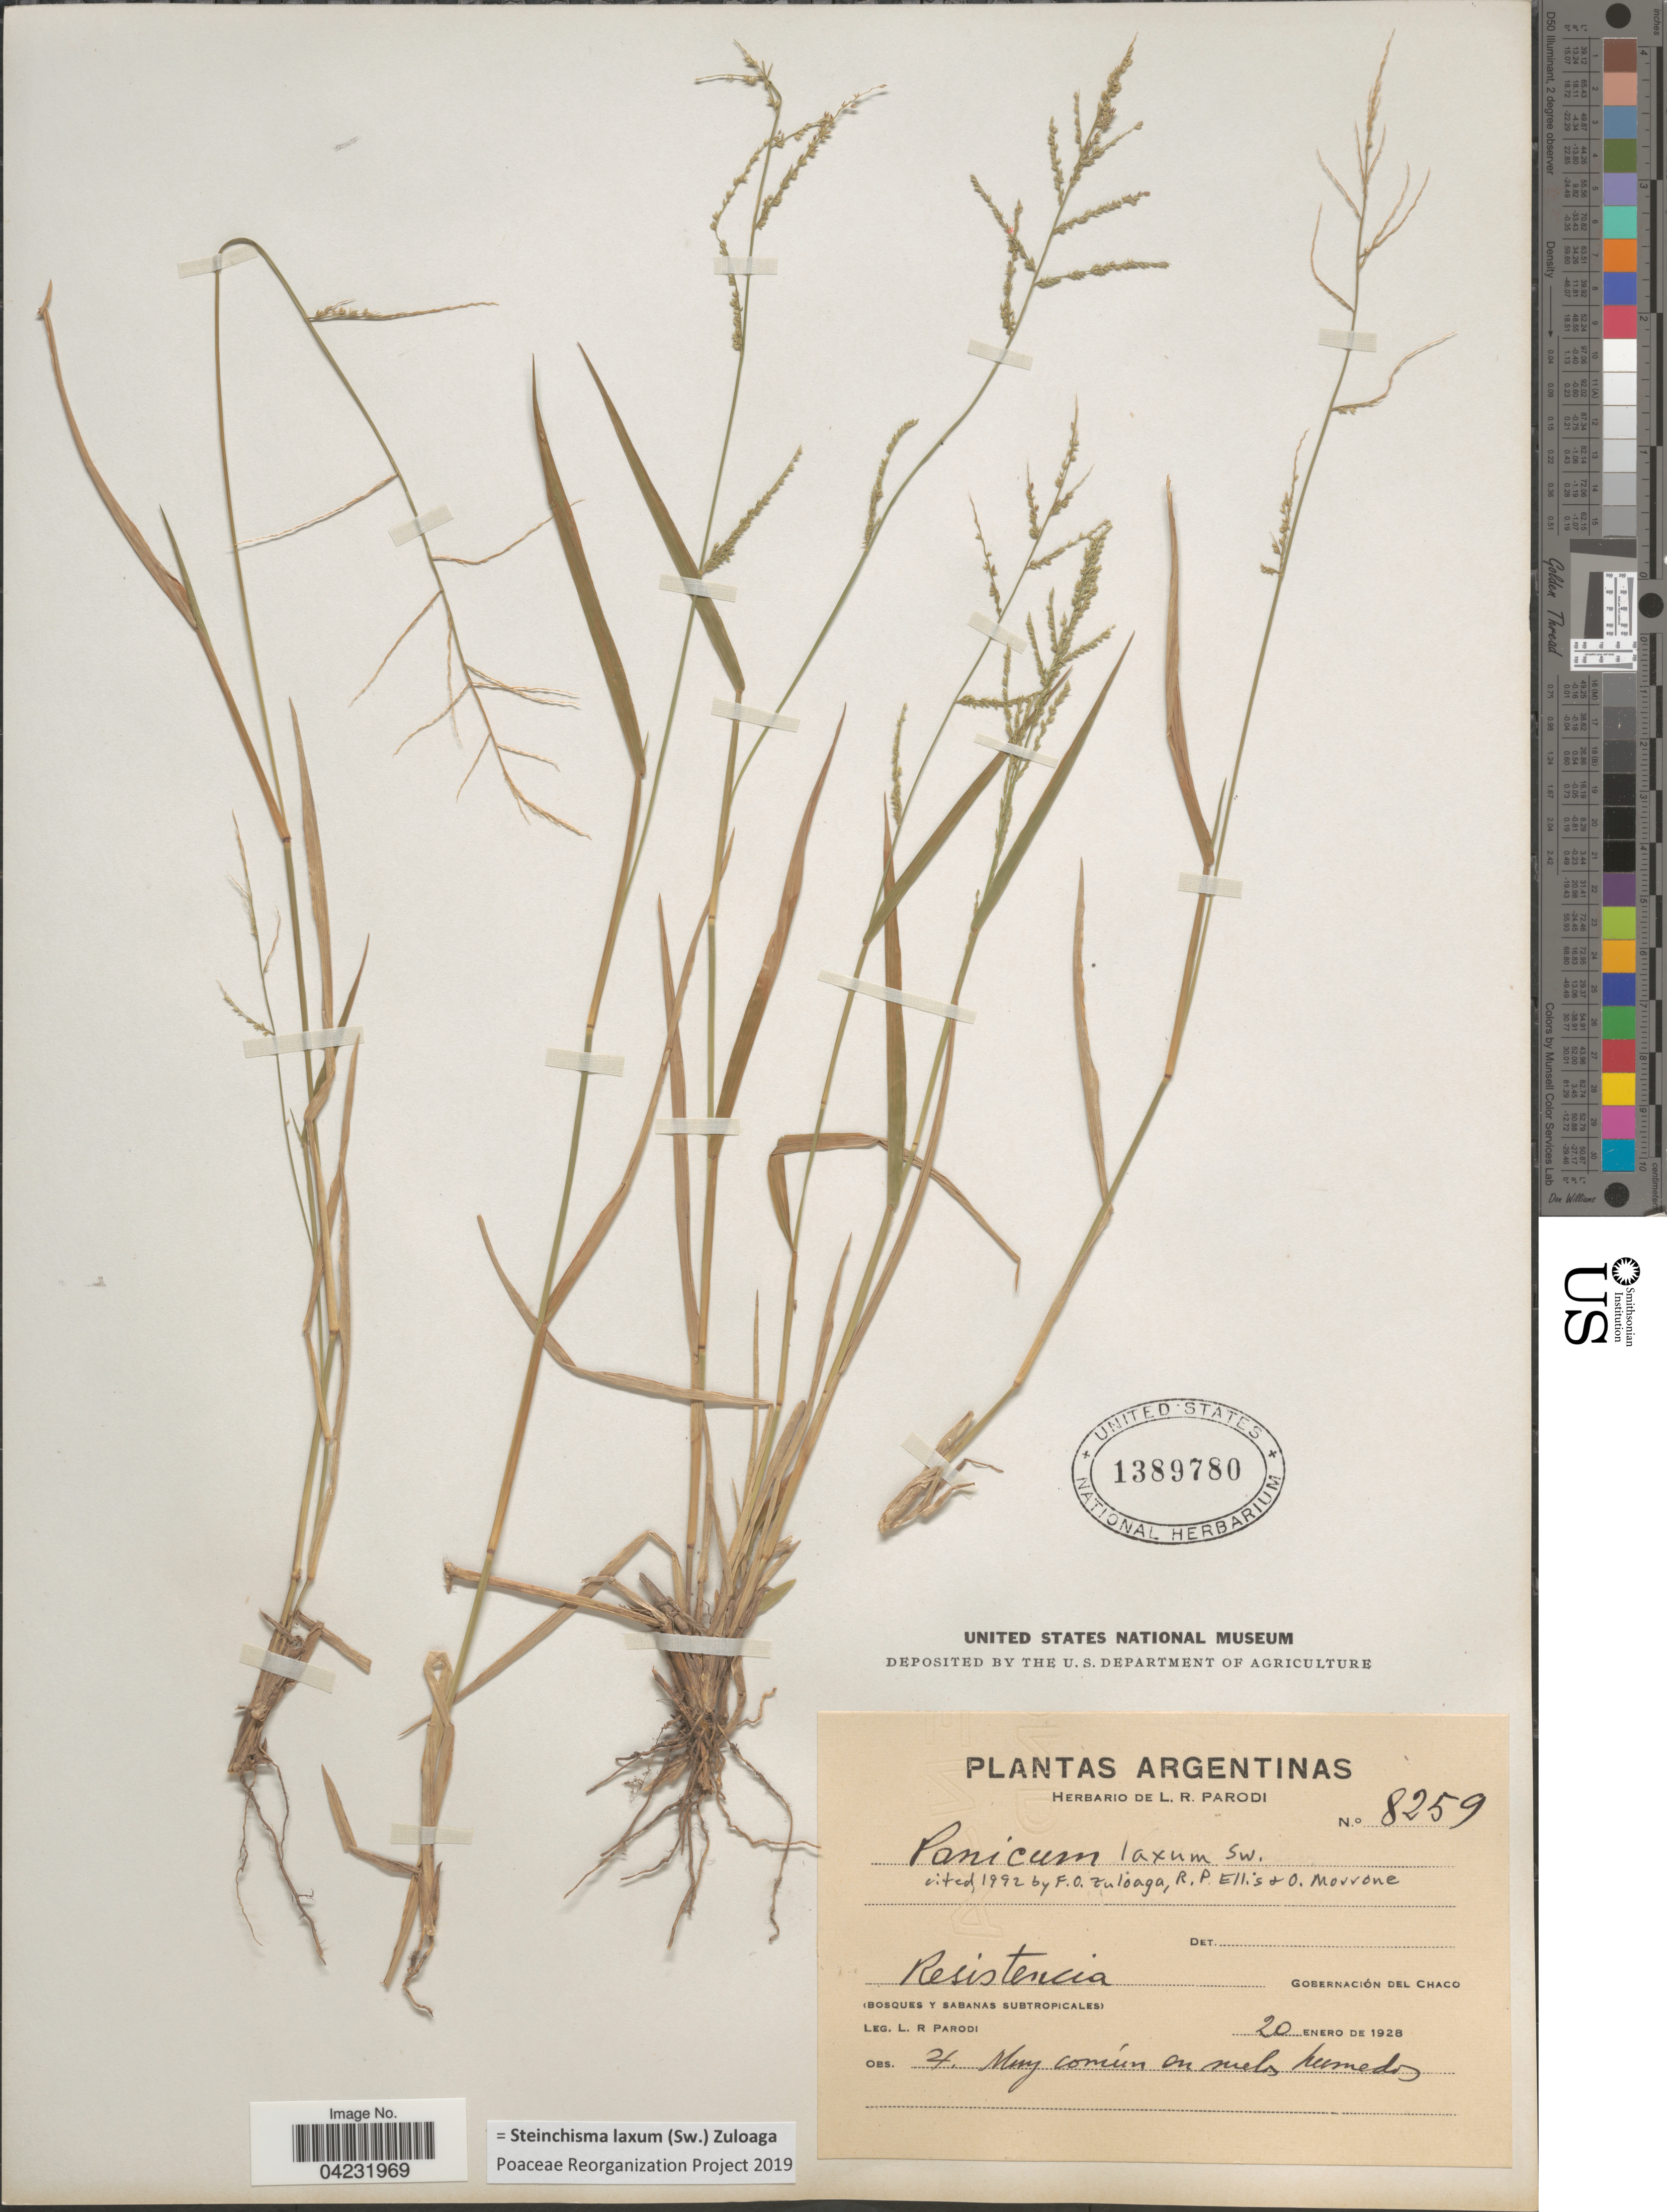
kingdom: Plantae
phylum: Tracheophyta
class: Liliopsida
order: Poales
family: Poaceae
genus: Steinchisma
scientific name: Steinchisma laxum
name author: (Sw.) Zuloaga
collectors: L. R. Parodi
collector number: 8259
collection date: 1928-01-20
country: Argentina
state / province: Chaco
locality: Resistencia. Gobernación Del Chaco.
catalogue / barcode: US 1389780